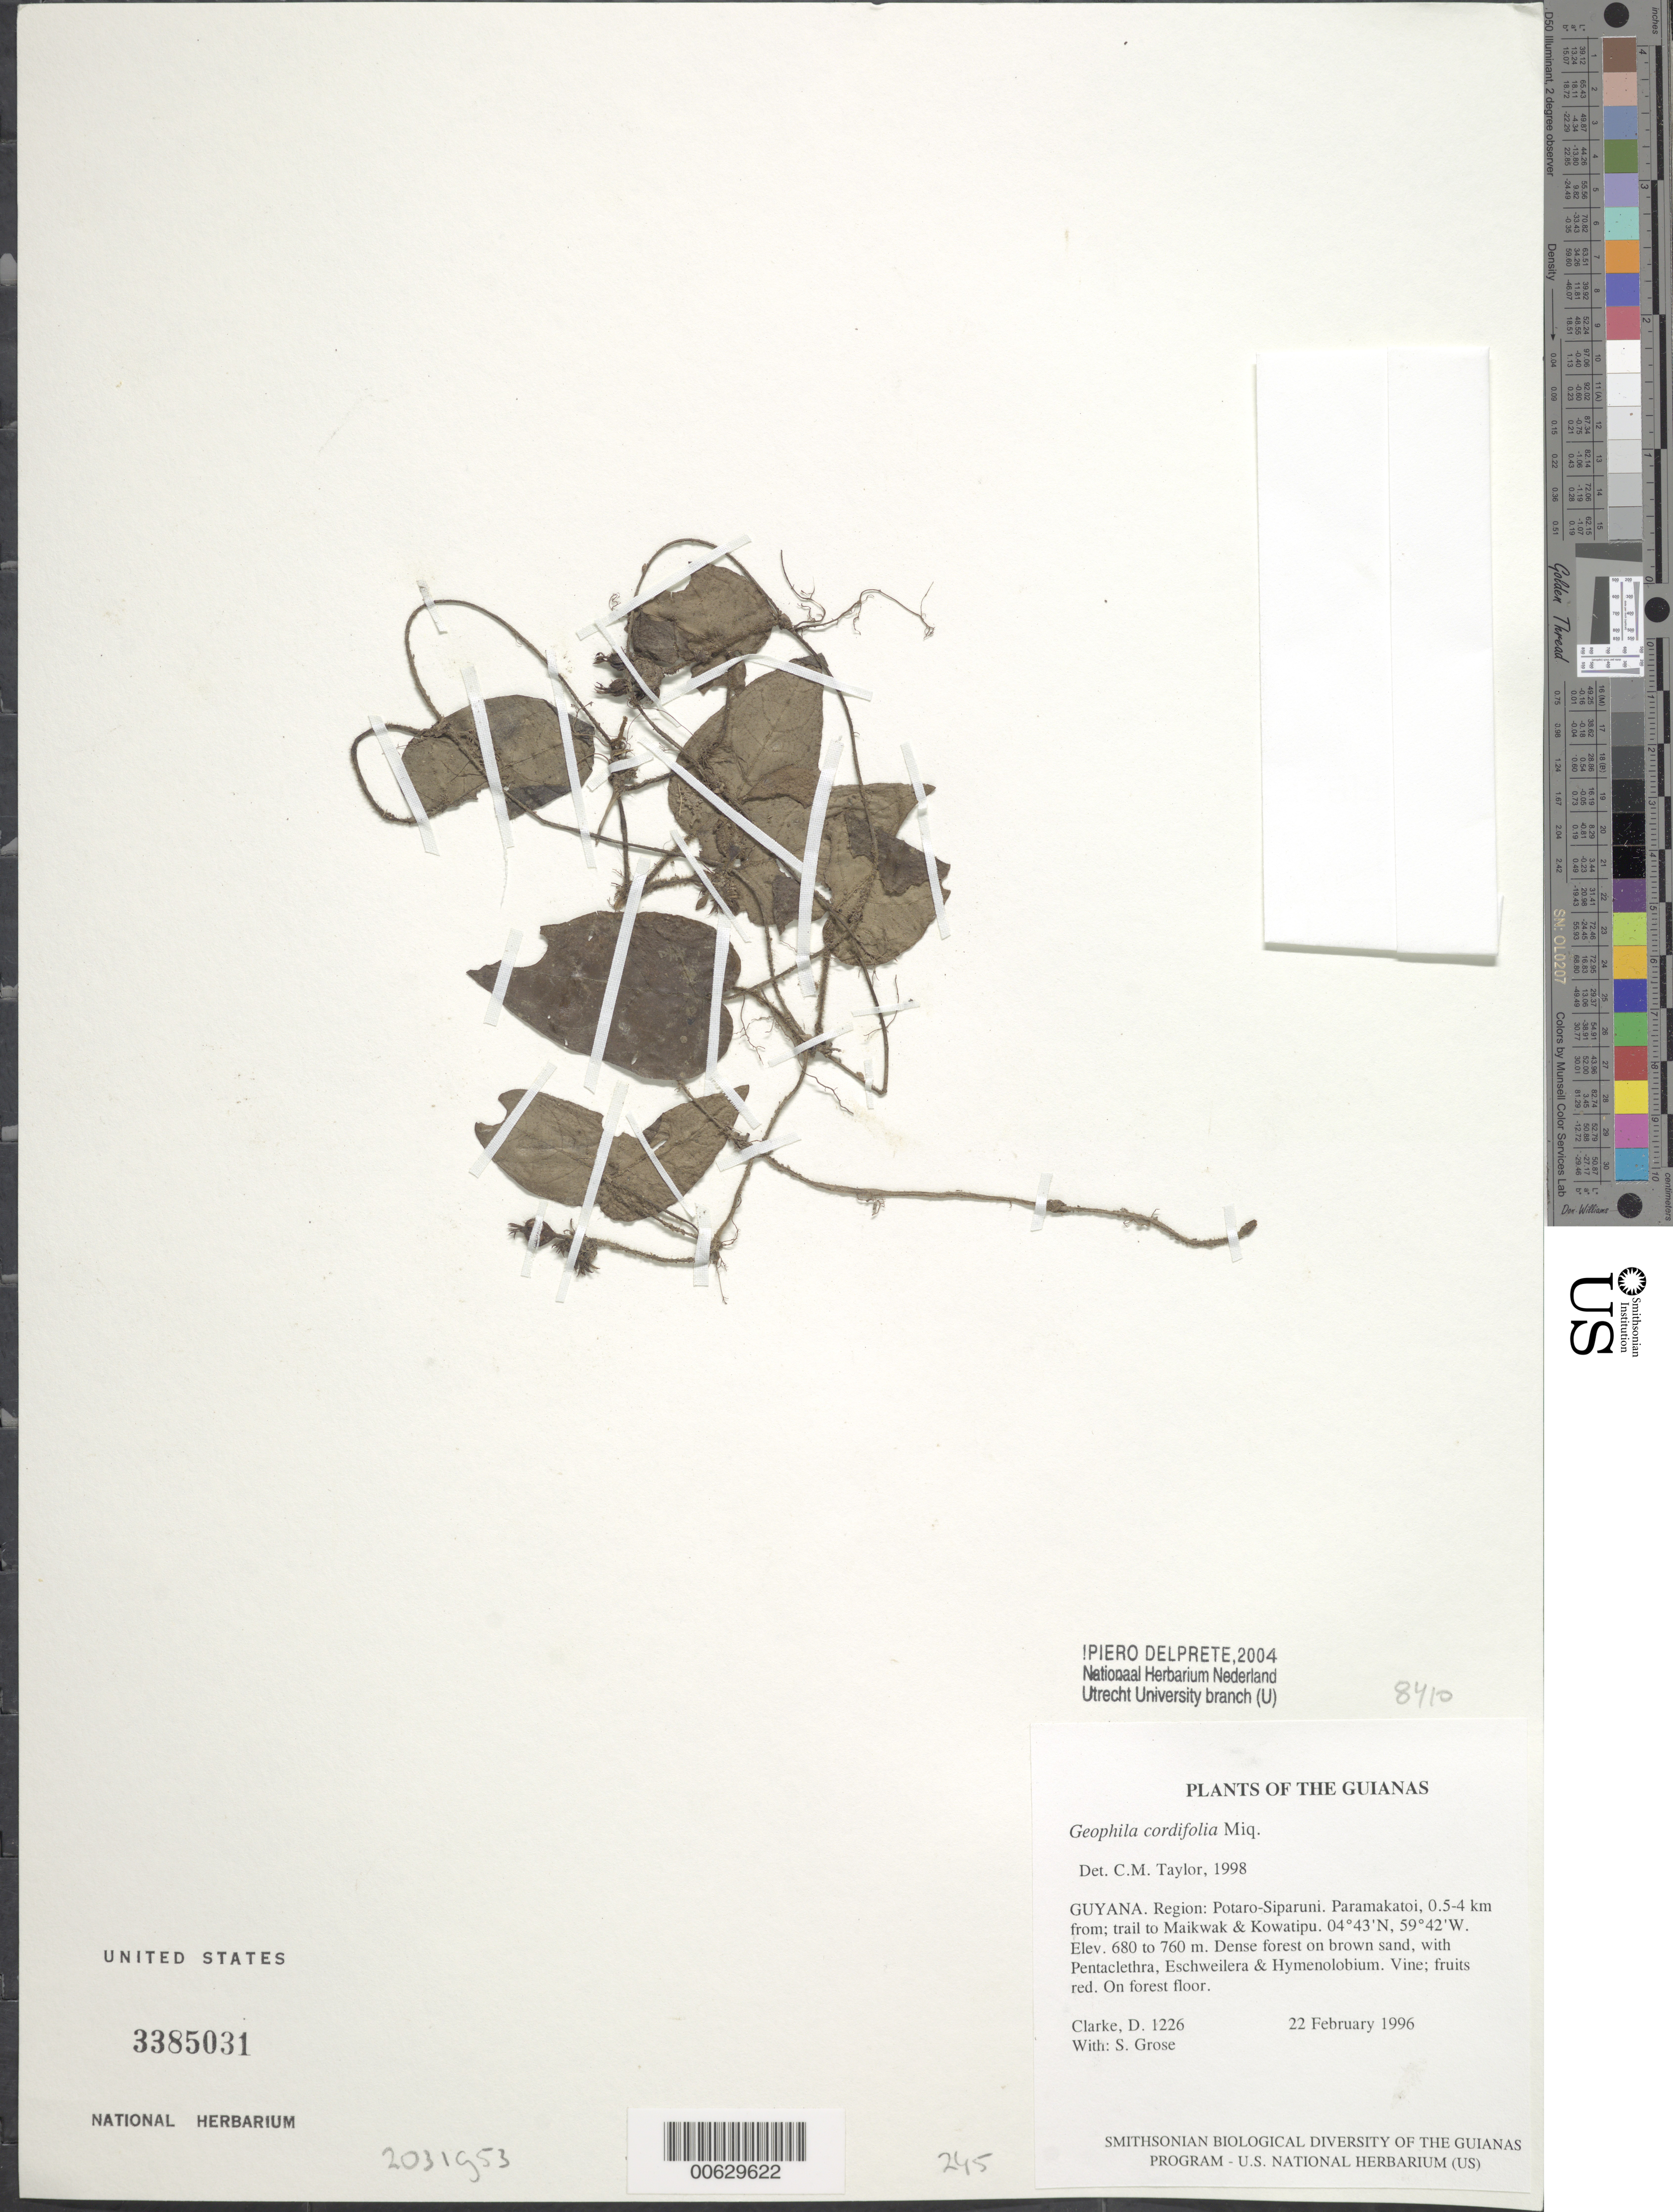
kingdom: Plantae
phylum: Tracheophyta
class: Magnoliopsida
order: Gentianales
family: Rubiaceae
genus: Geophila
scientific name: Geophila cordifolia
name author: Miq.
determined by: Taylor, Charlotte M.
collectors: H. D. Clarke & S. Grose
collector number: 1226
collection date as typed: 22 February 1996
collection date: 1996-02-22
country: Guyana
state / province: Potaro-Siparuni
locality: Paramakatoi, 0.5-4 km from; trail to Maikwak & Kowatipu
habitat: Dense forest on brown sand, with Pentaclethra, Eschweilera & Hymenolobium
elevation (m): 680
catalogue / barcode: US 3385031